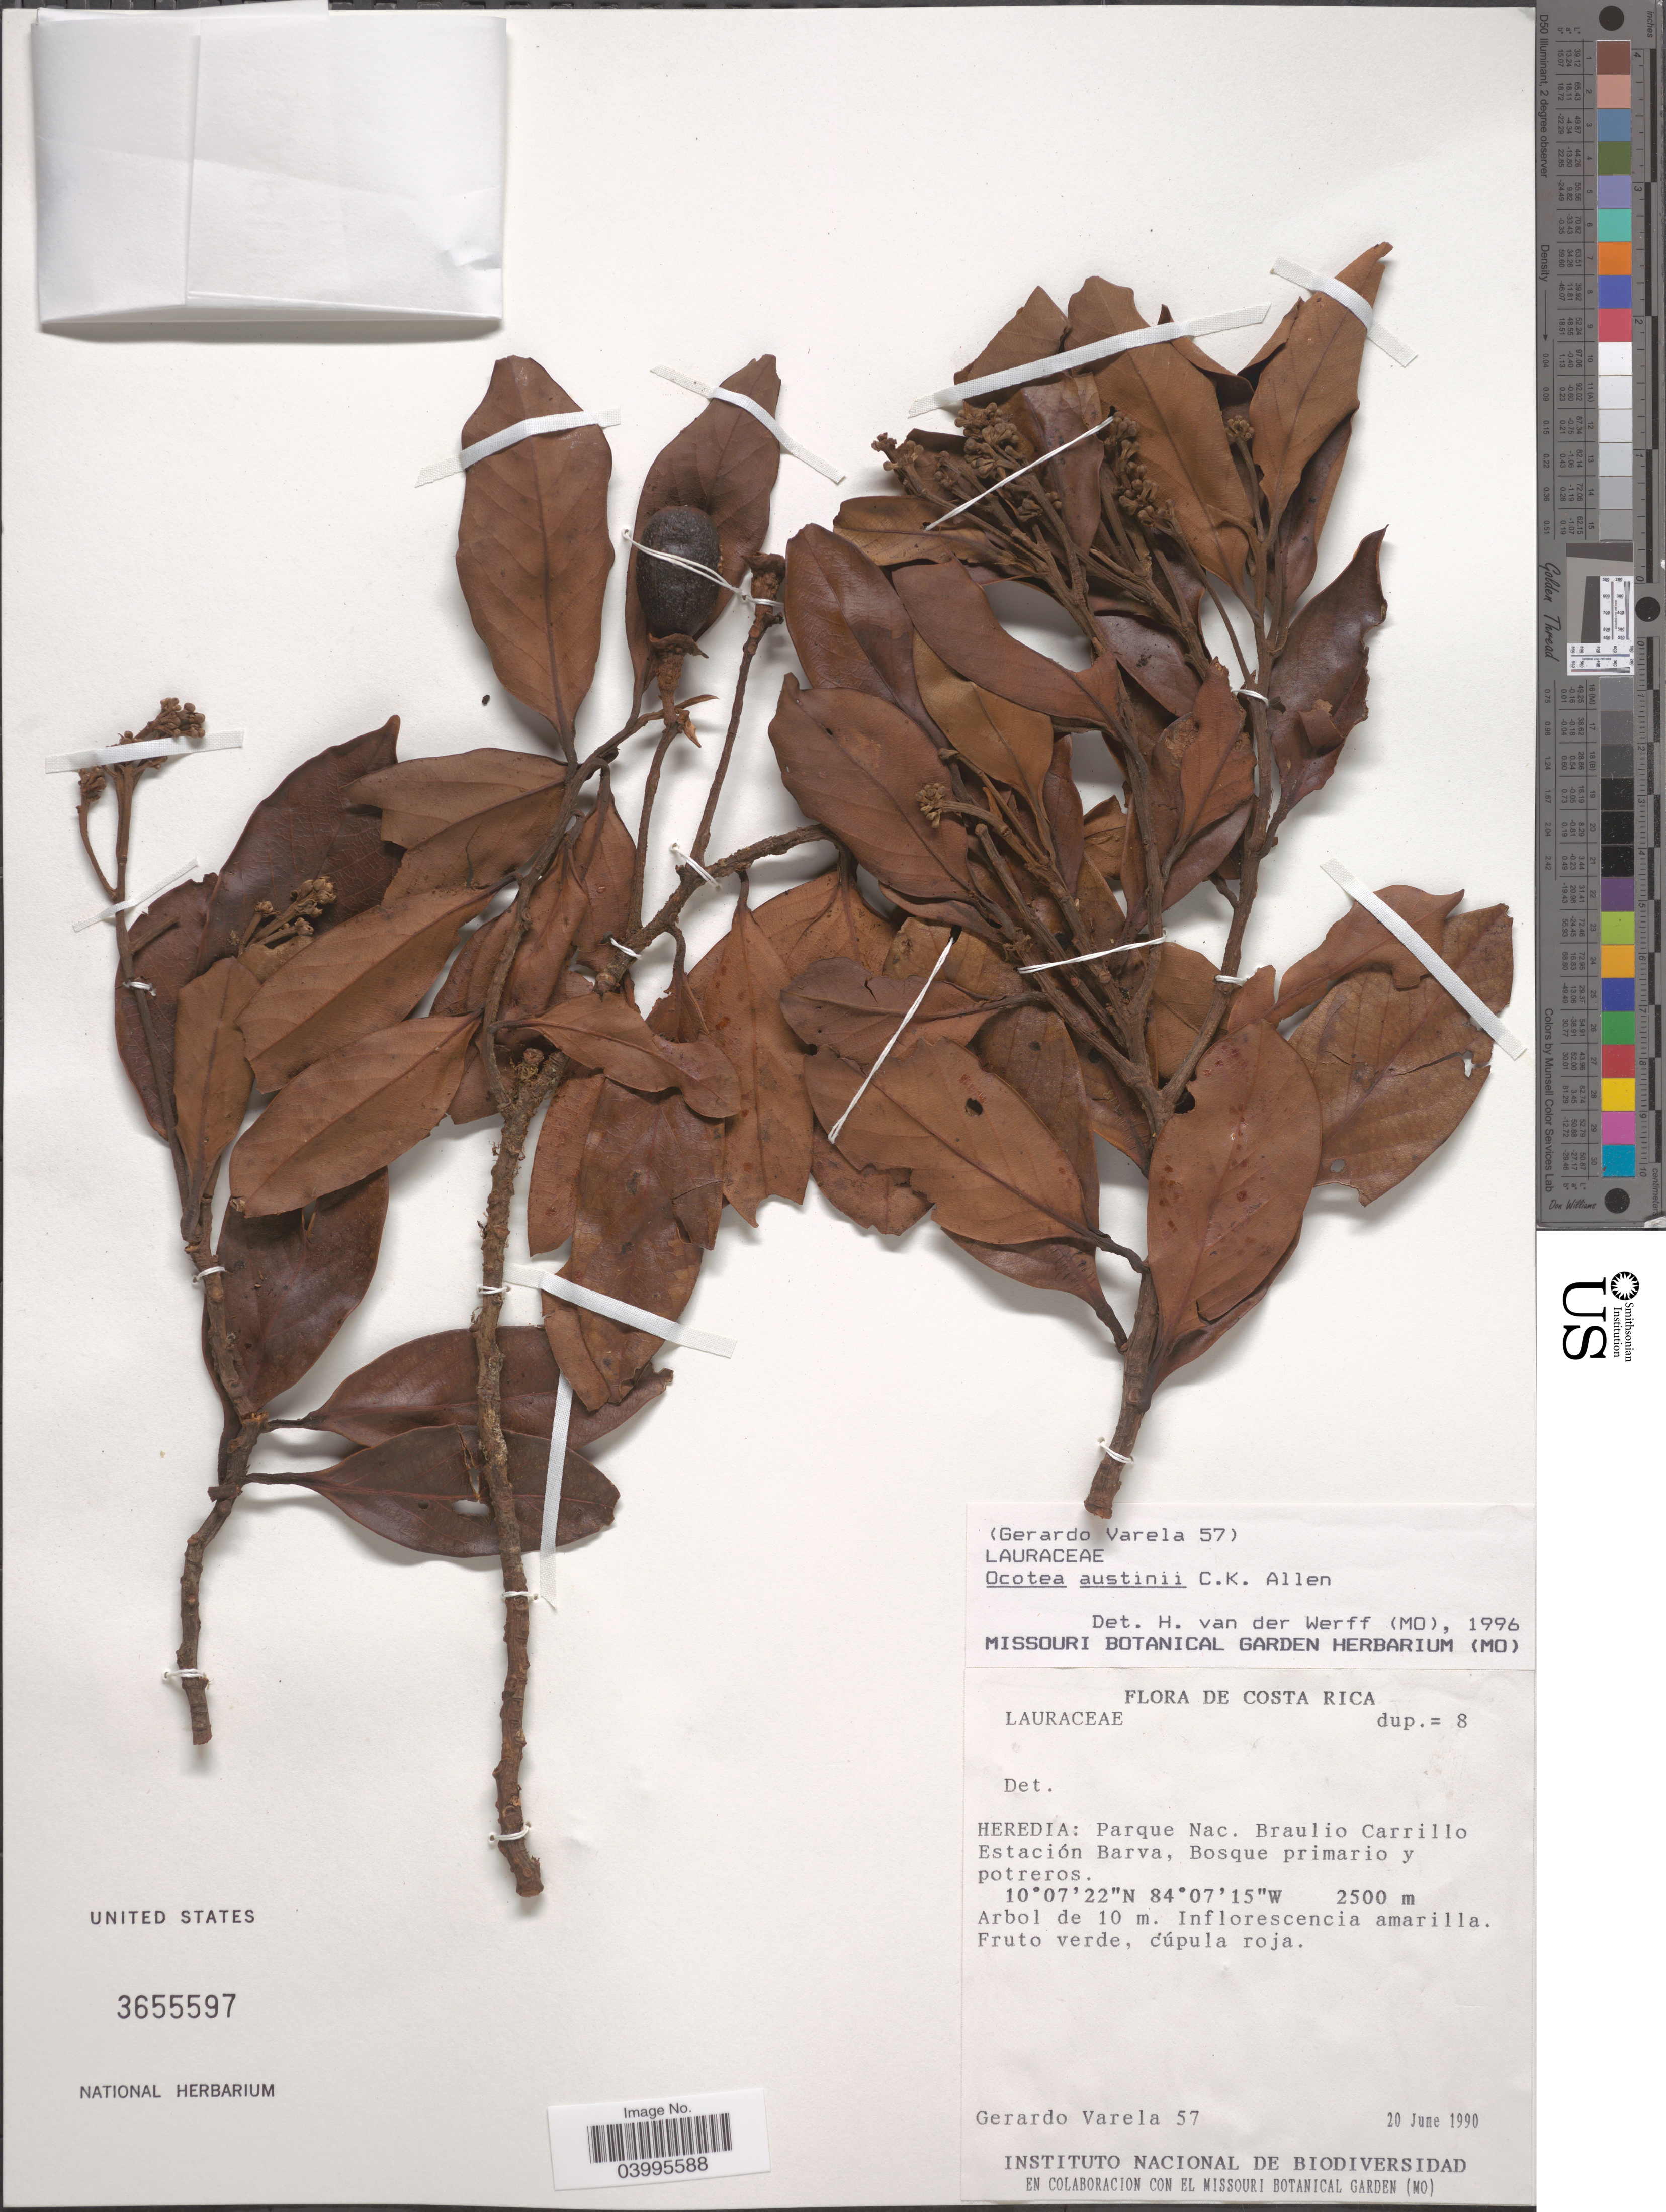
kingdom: Plantae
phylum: Tracheophyta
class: Magnoliopsida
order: Laurales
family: Lauraceae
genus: Ocotea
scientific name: Ocotea austinii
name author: C.K. Allen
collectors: G. Varela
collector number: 57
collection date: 1990-06-20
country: Costa Rica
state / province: Heredia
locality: Parque Nac. Braulio Carrillo Estación Barva, Bosque primario y potreros.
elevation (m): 2500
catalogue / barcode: US 3655597